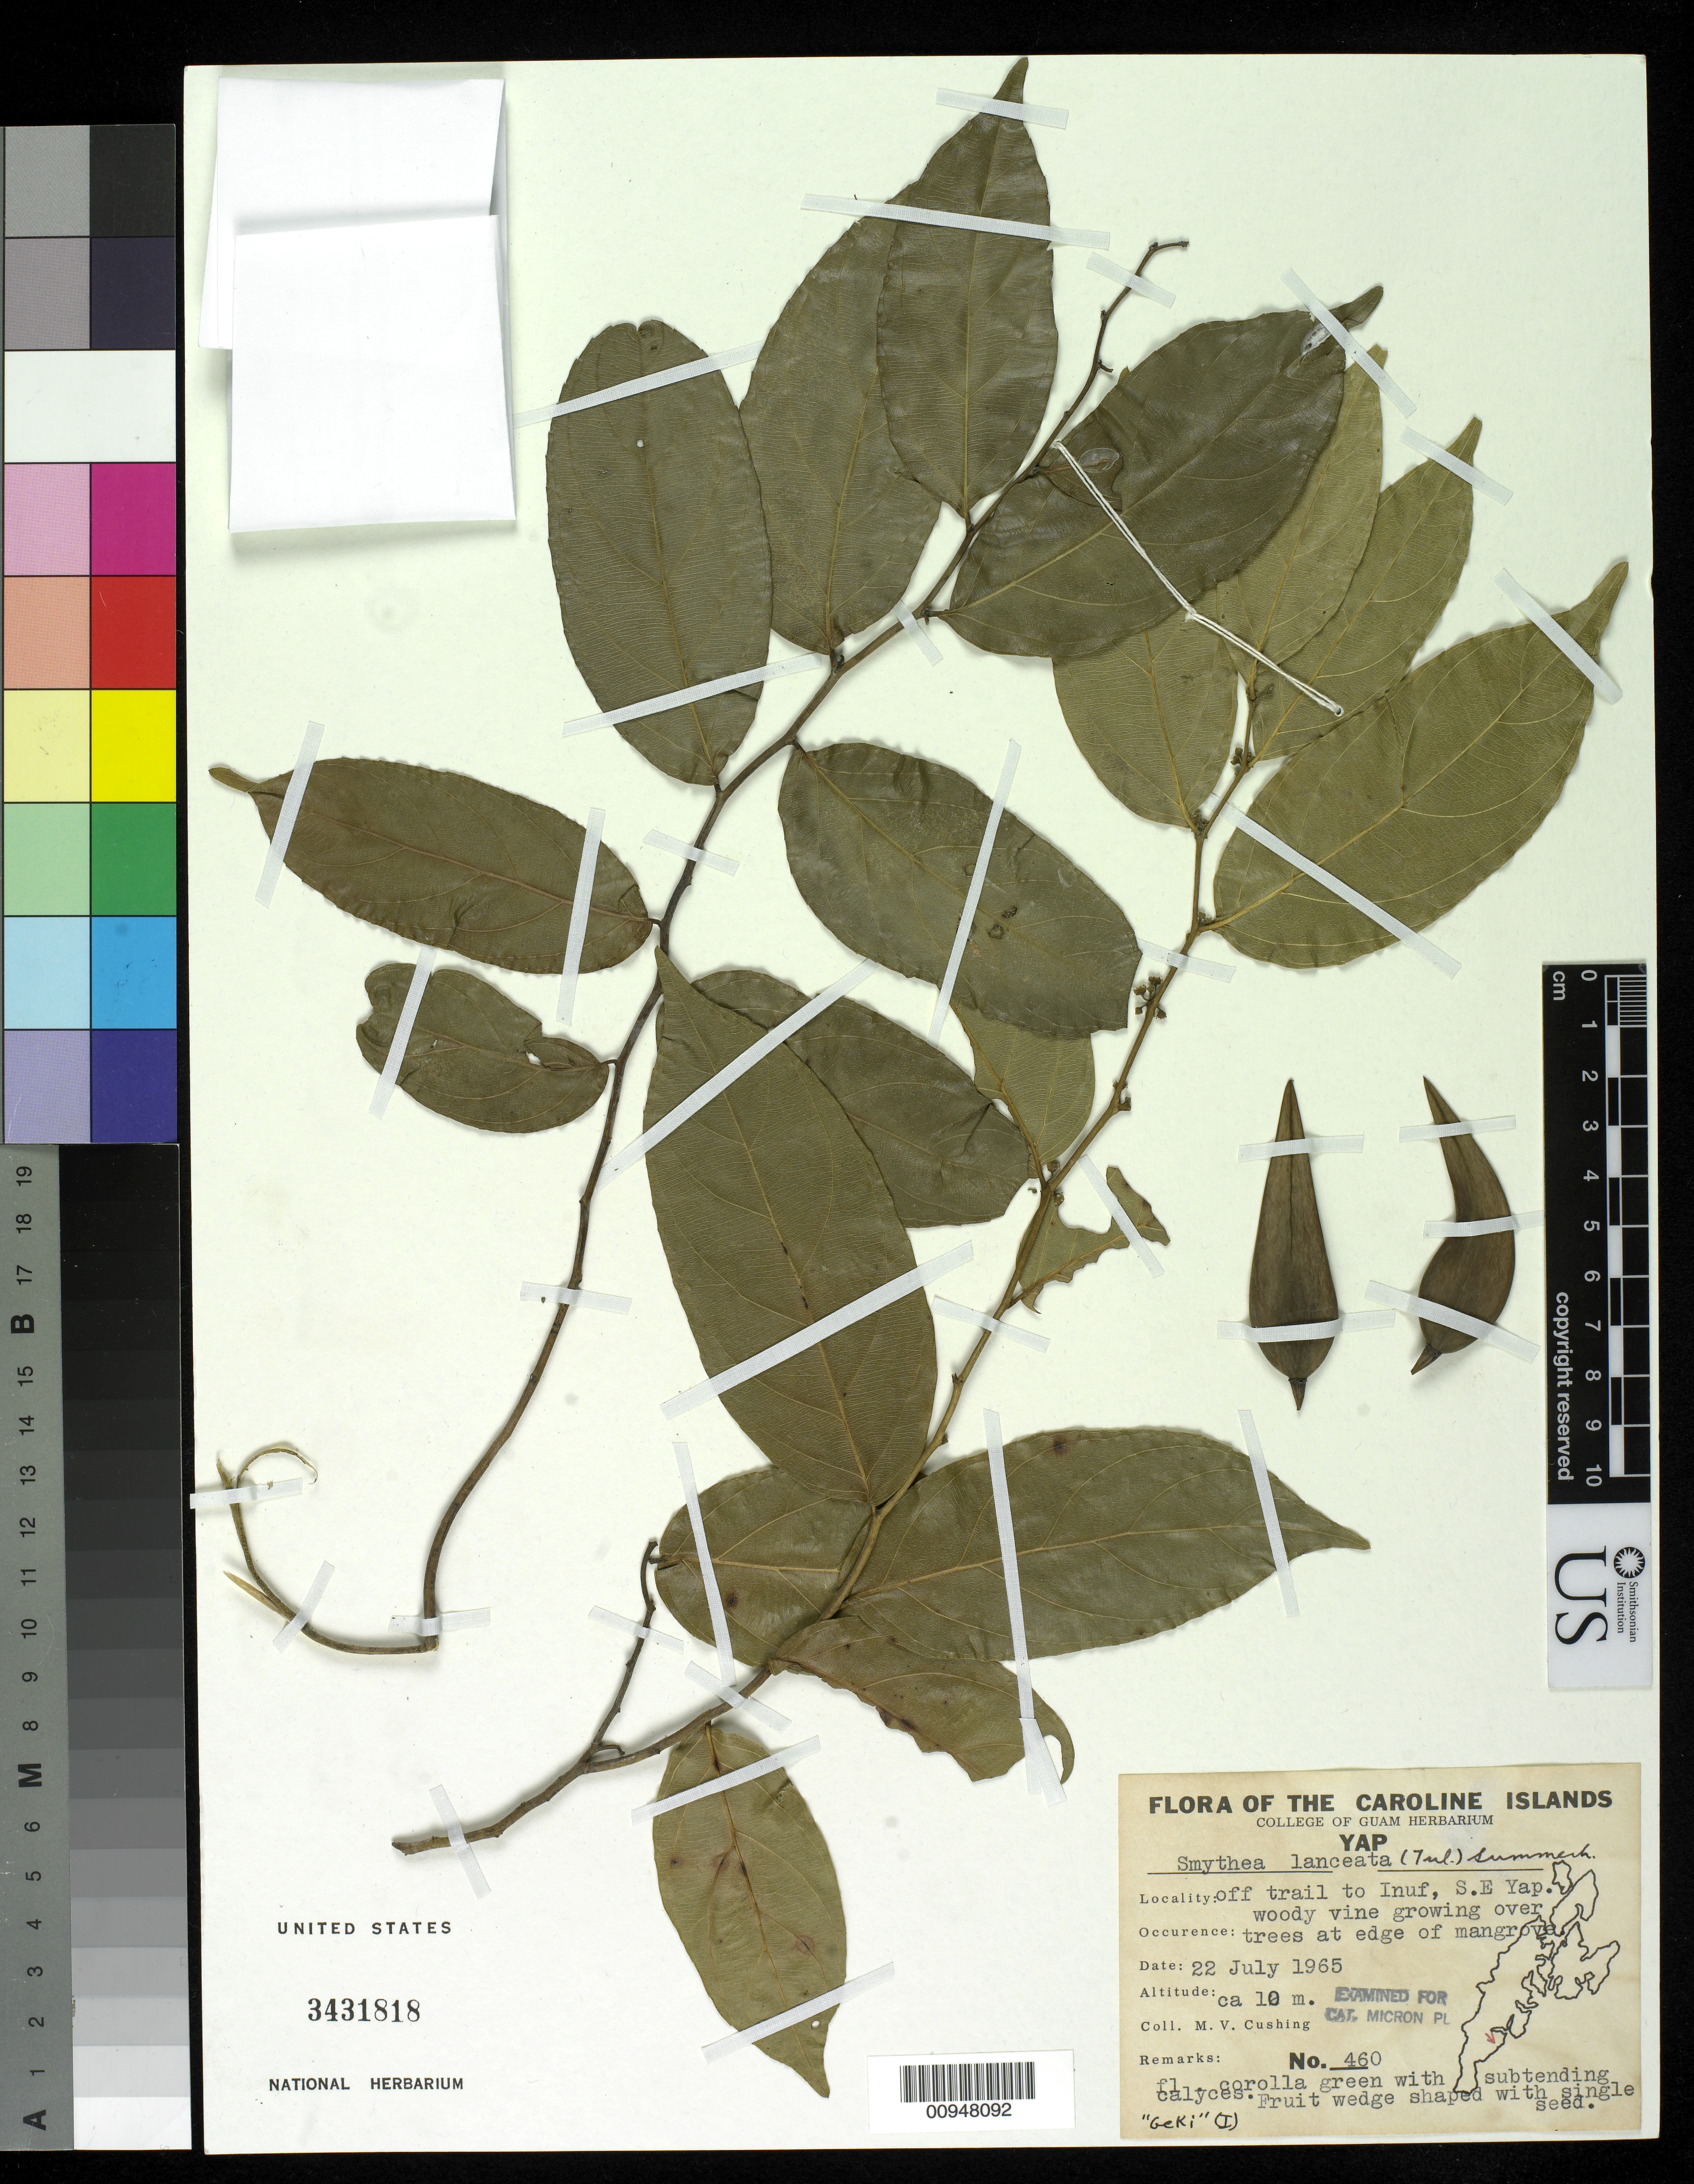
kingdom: Plantae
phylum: Tracheophyta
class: Magnoliopsida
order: Rosales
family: Rhamnaceae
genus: Smythea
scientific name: Smythea lanceata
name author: Summerh.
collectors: M. V. Cushing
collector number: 460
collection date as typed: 22 Jul 1965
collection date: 1965-07-22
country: Micronesia, Federated States of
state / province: Yap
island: Yap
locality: Off trail to Inuf, SE Yap.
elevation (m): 10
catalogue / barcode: US 3431818